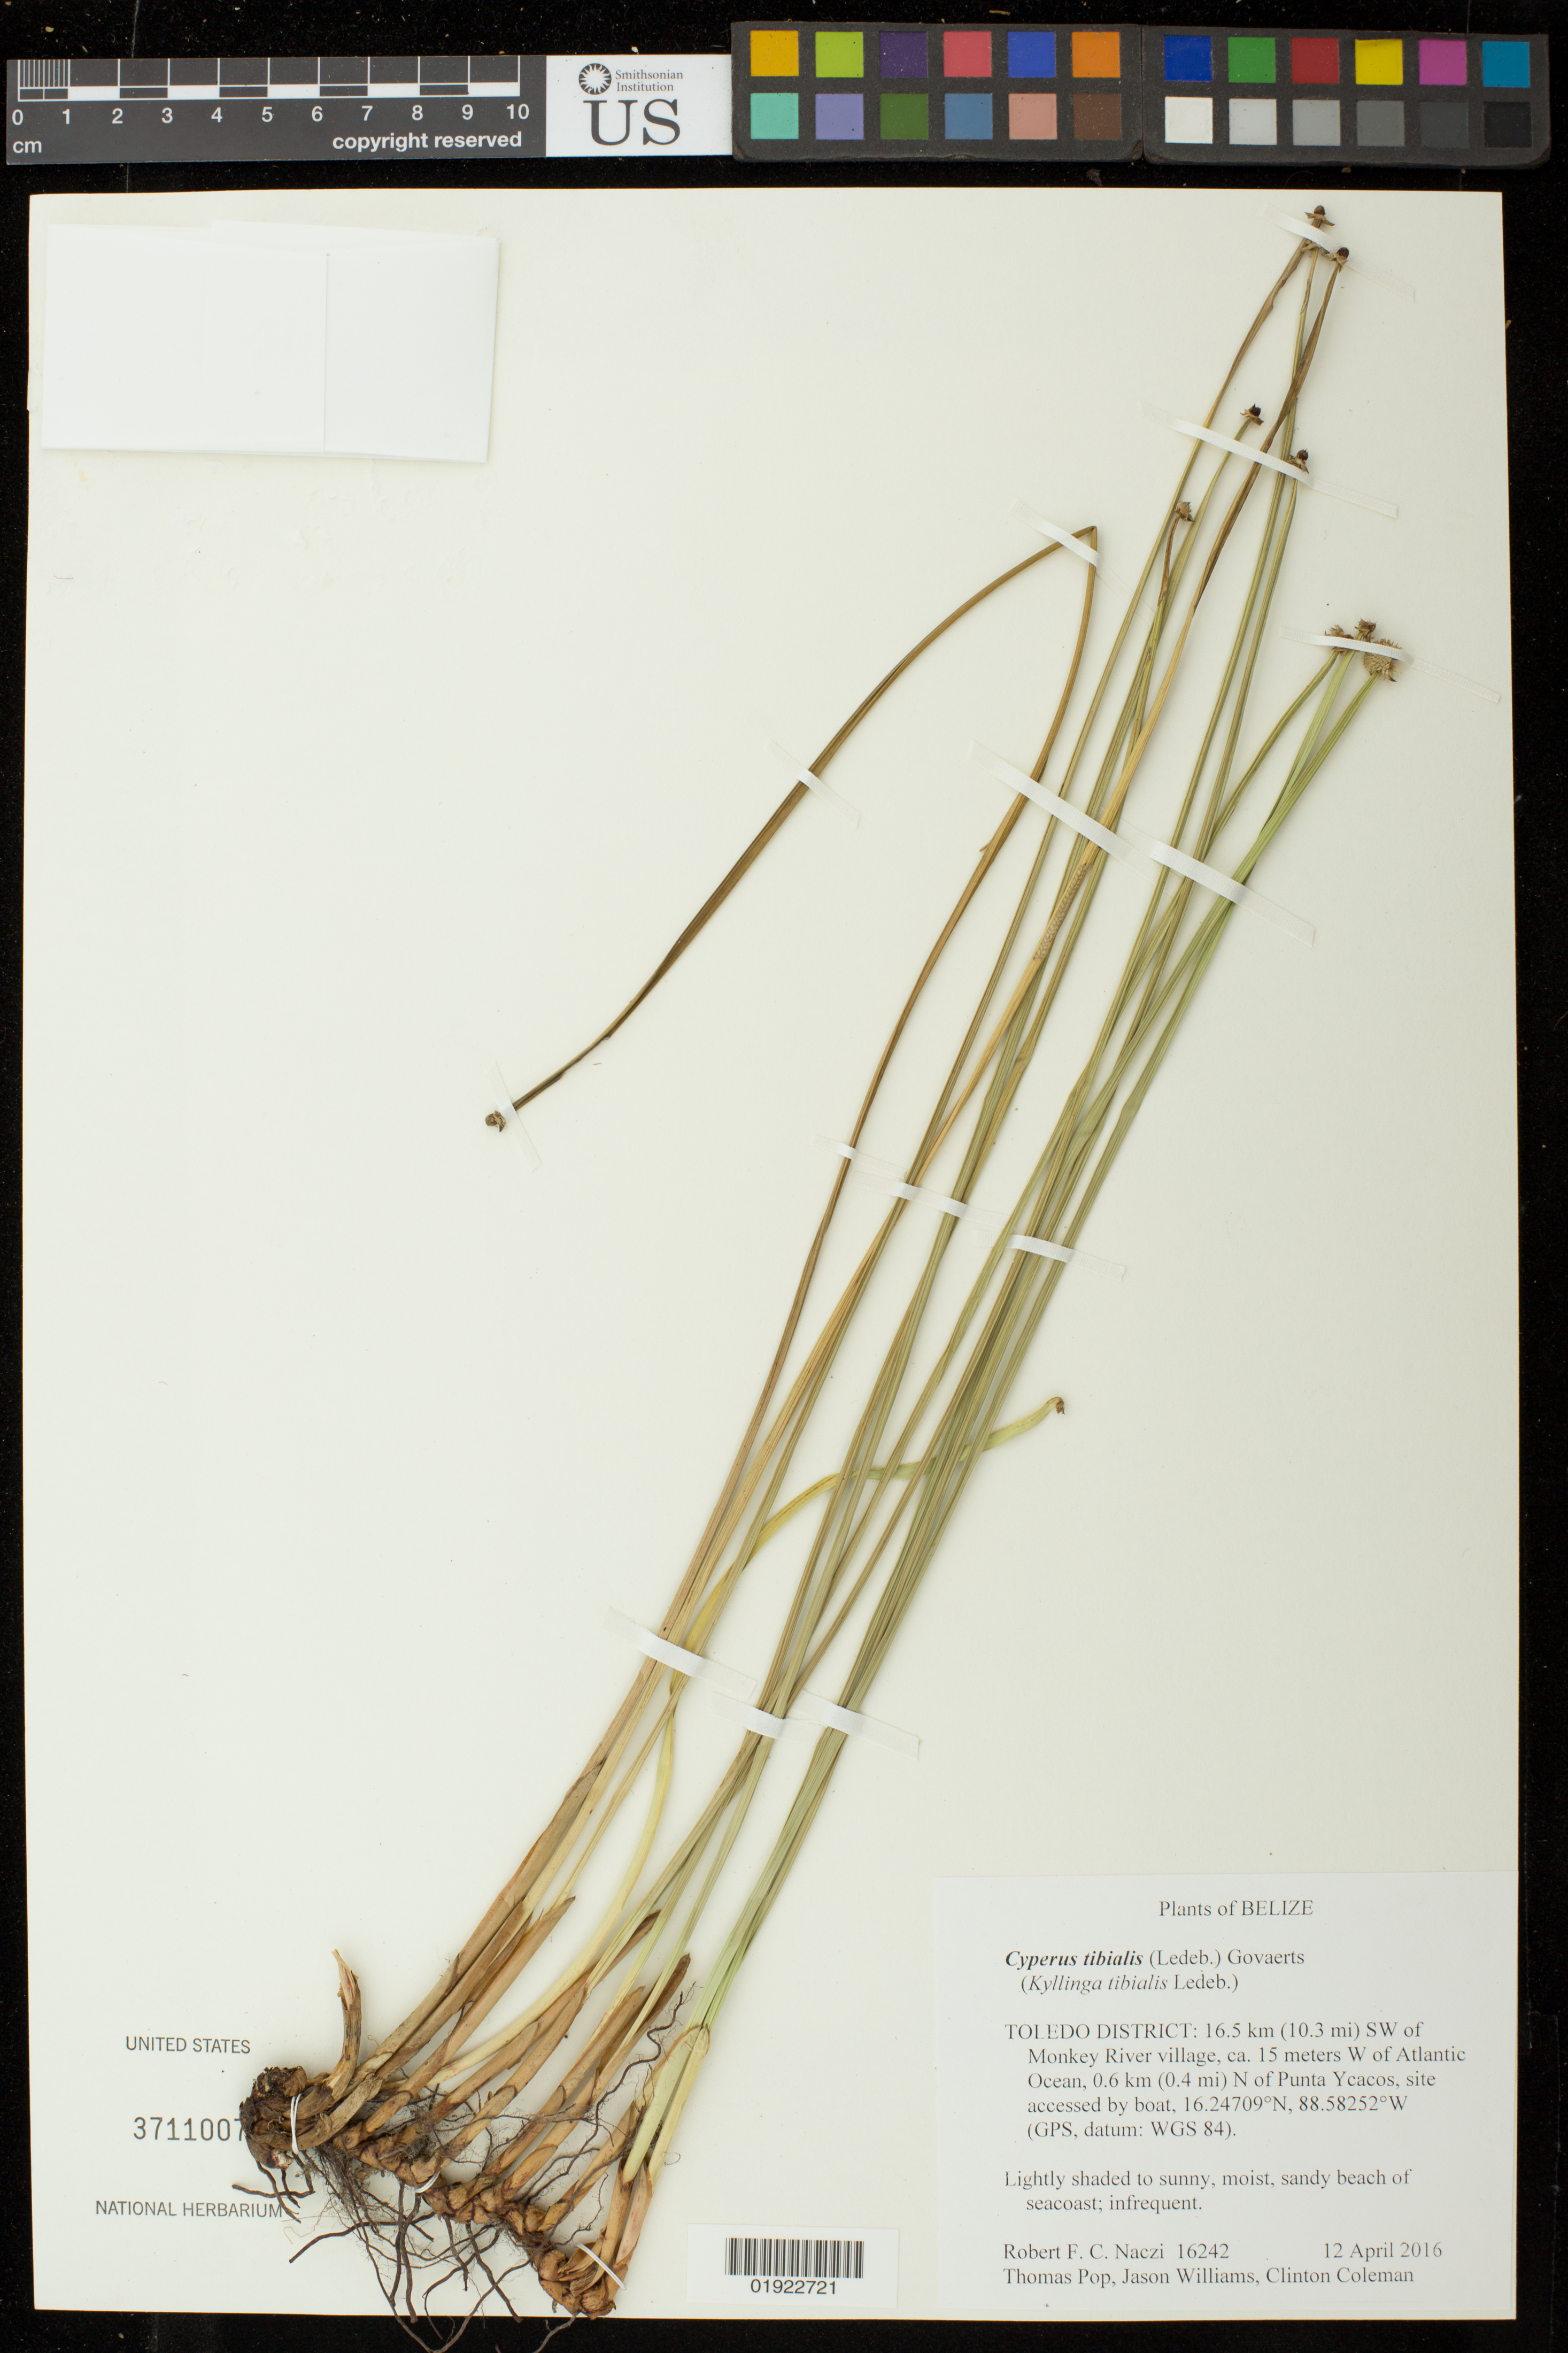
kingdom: Plantae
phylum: Tracheophyta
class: Liliopsida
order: Poales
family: Cyperaceae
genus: Cyperus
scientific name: Cyperus tibialis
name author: (Poit. ex Ledeb.) Govaerts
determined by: Strong, Mark T., (BOT), Smithsonian Institution - National Museum of Natural History (UNITED STATES)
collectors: R. F. C. Naczi, T. Pop, J. Williams & C. Coleman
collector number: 16242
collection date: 2016-04-12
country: Belize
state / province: Toledo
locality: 16.5 km (10.3 mi) SW of Monkey River village, ca. 15 meters W of Atlantic Ocean, 0.6 km (0.4 mi) N of Punta Ycacos, site accessed by boat.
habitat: Lightly shaded to sunny, moist, sandy beach of seacoast; infrequent.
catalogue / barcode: US 3711007